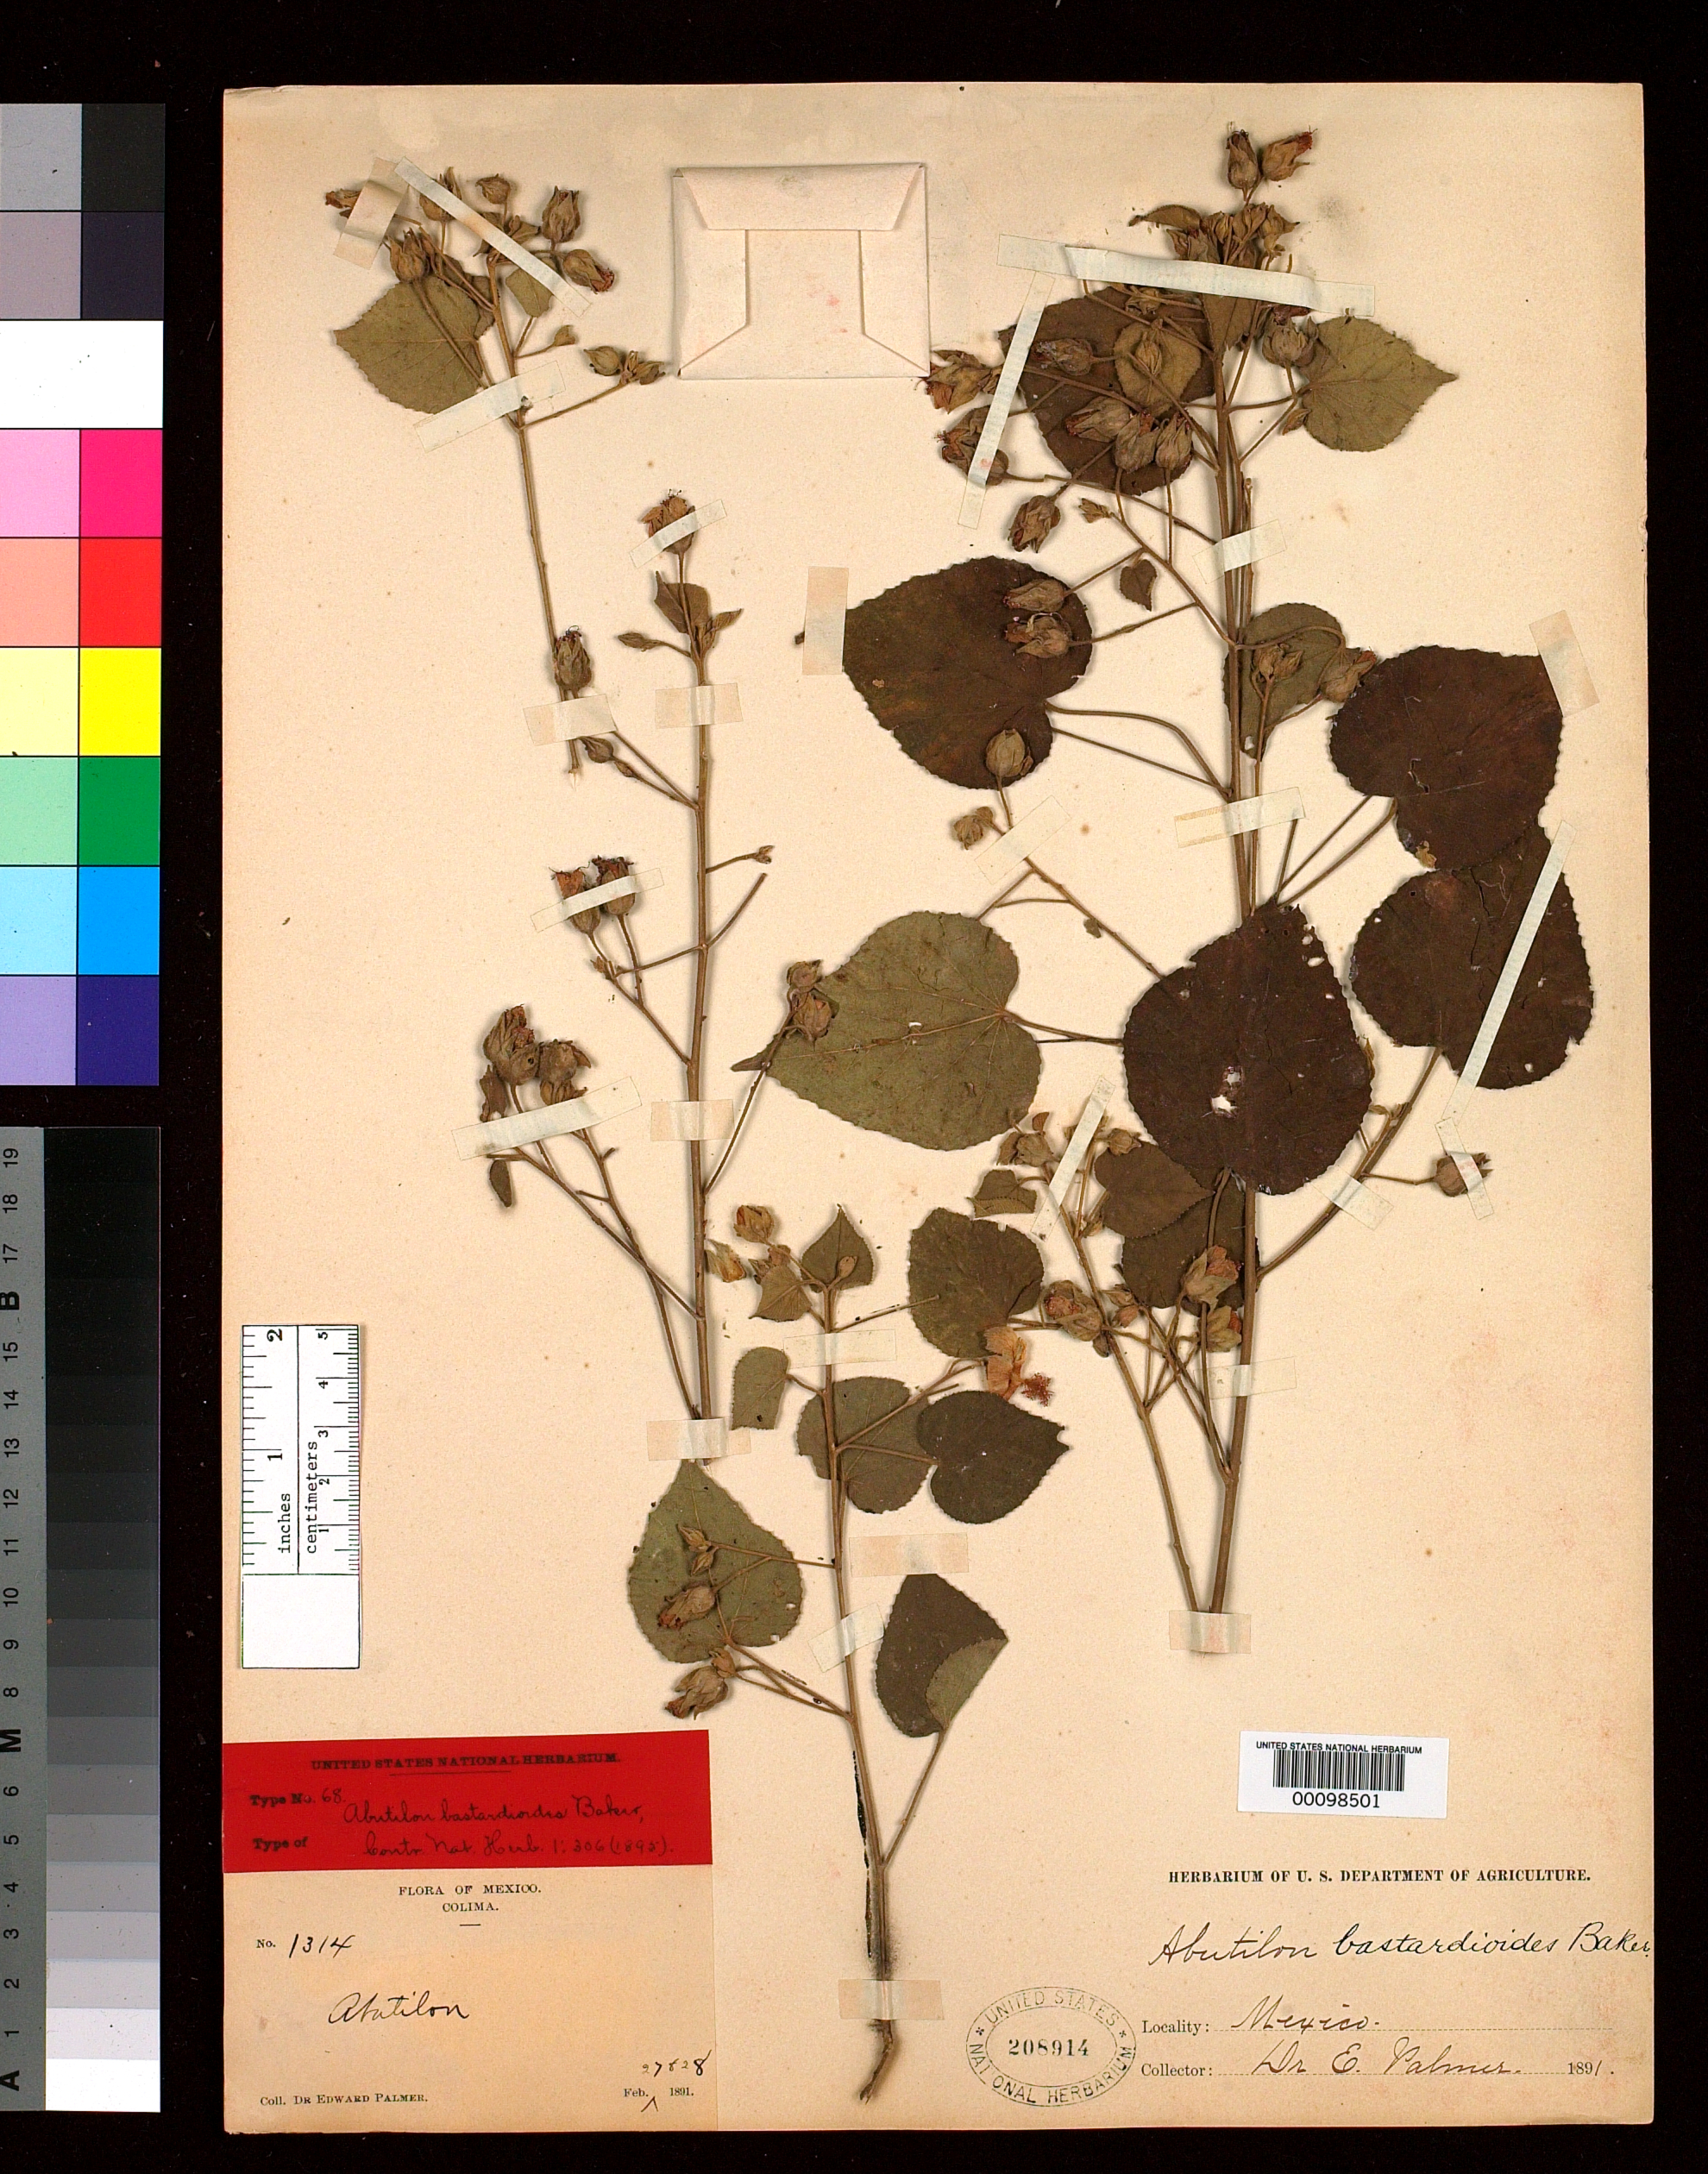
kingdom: Plantae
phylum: Tracheophyta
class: Magnoliopsida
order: Malvales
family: Malvaceae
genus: Abutilon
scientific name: Abutilon bastardioides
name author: Baker f. ex Rose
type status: Holotype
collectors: E. Palmer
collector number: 1314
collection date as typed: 27 Feb 1891 to 28 Feb 1891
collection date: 1891-02-27/1891-02-28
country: Mexico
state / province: Colima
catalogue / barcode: US 208914